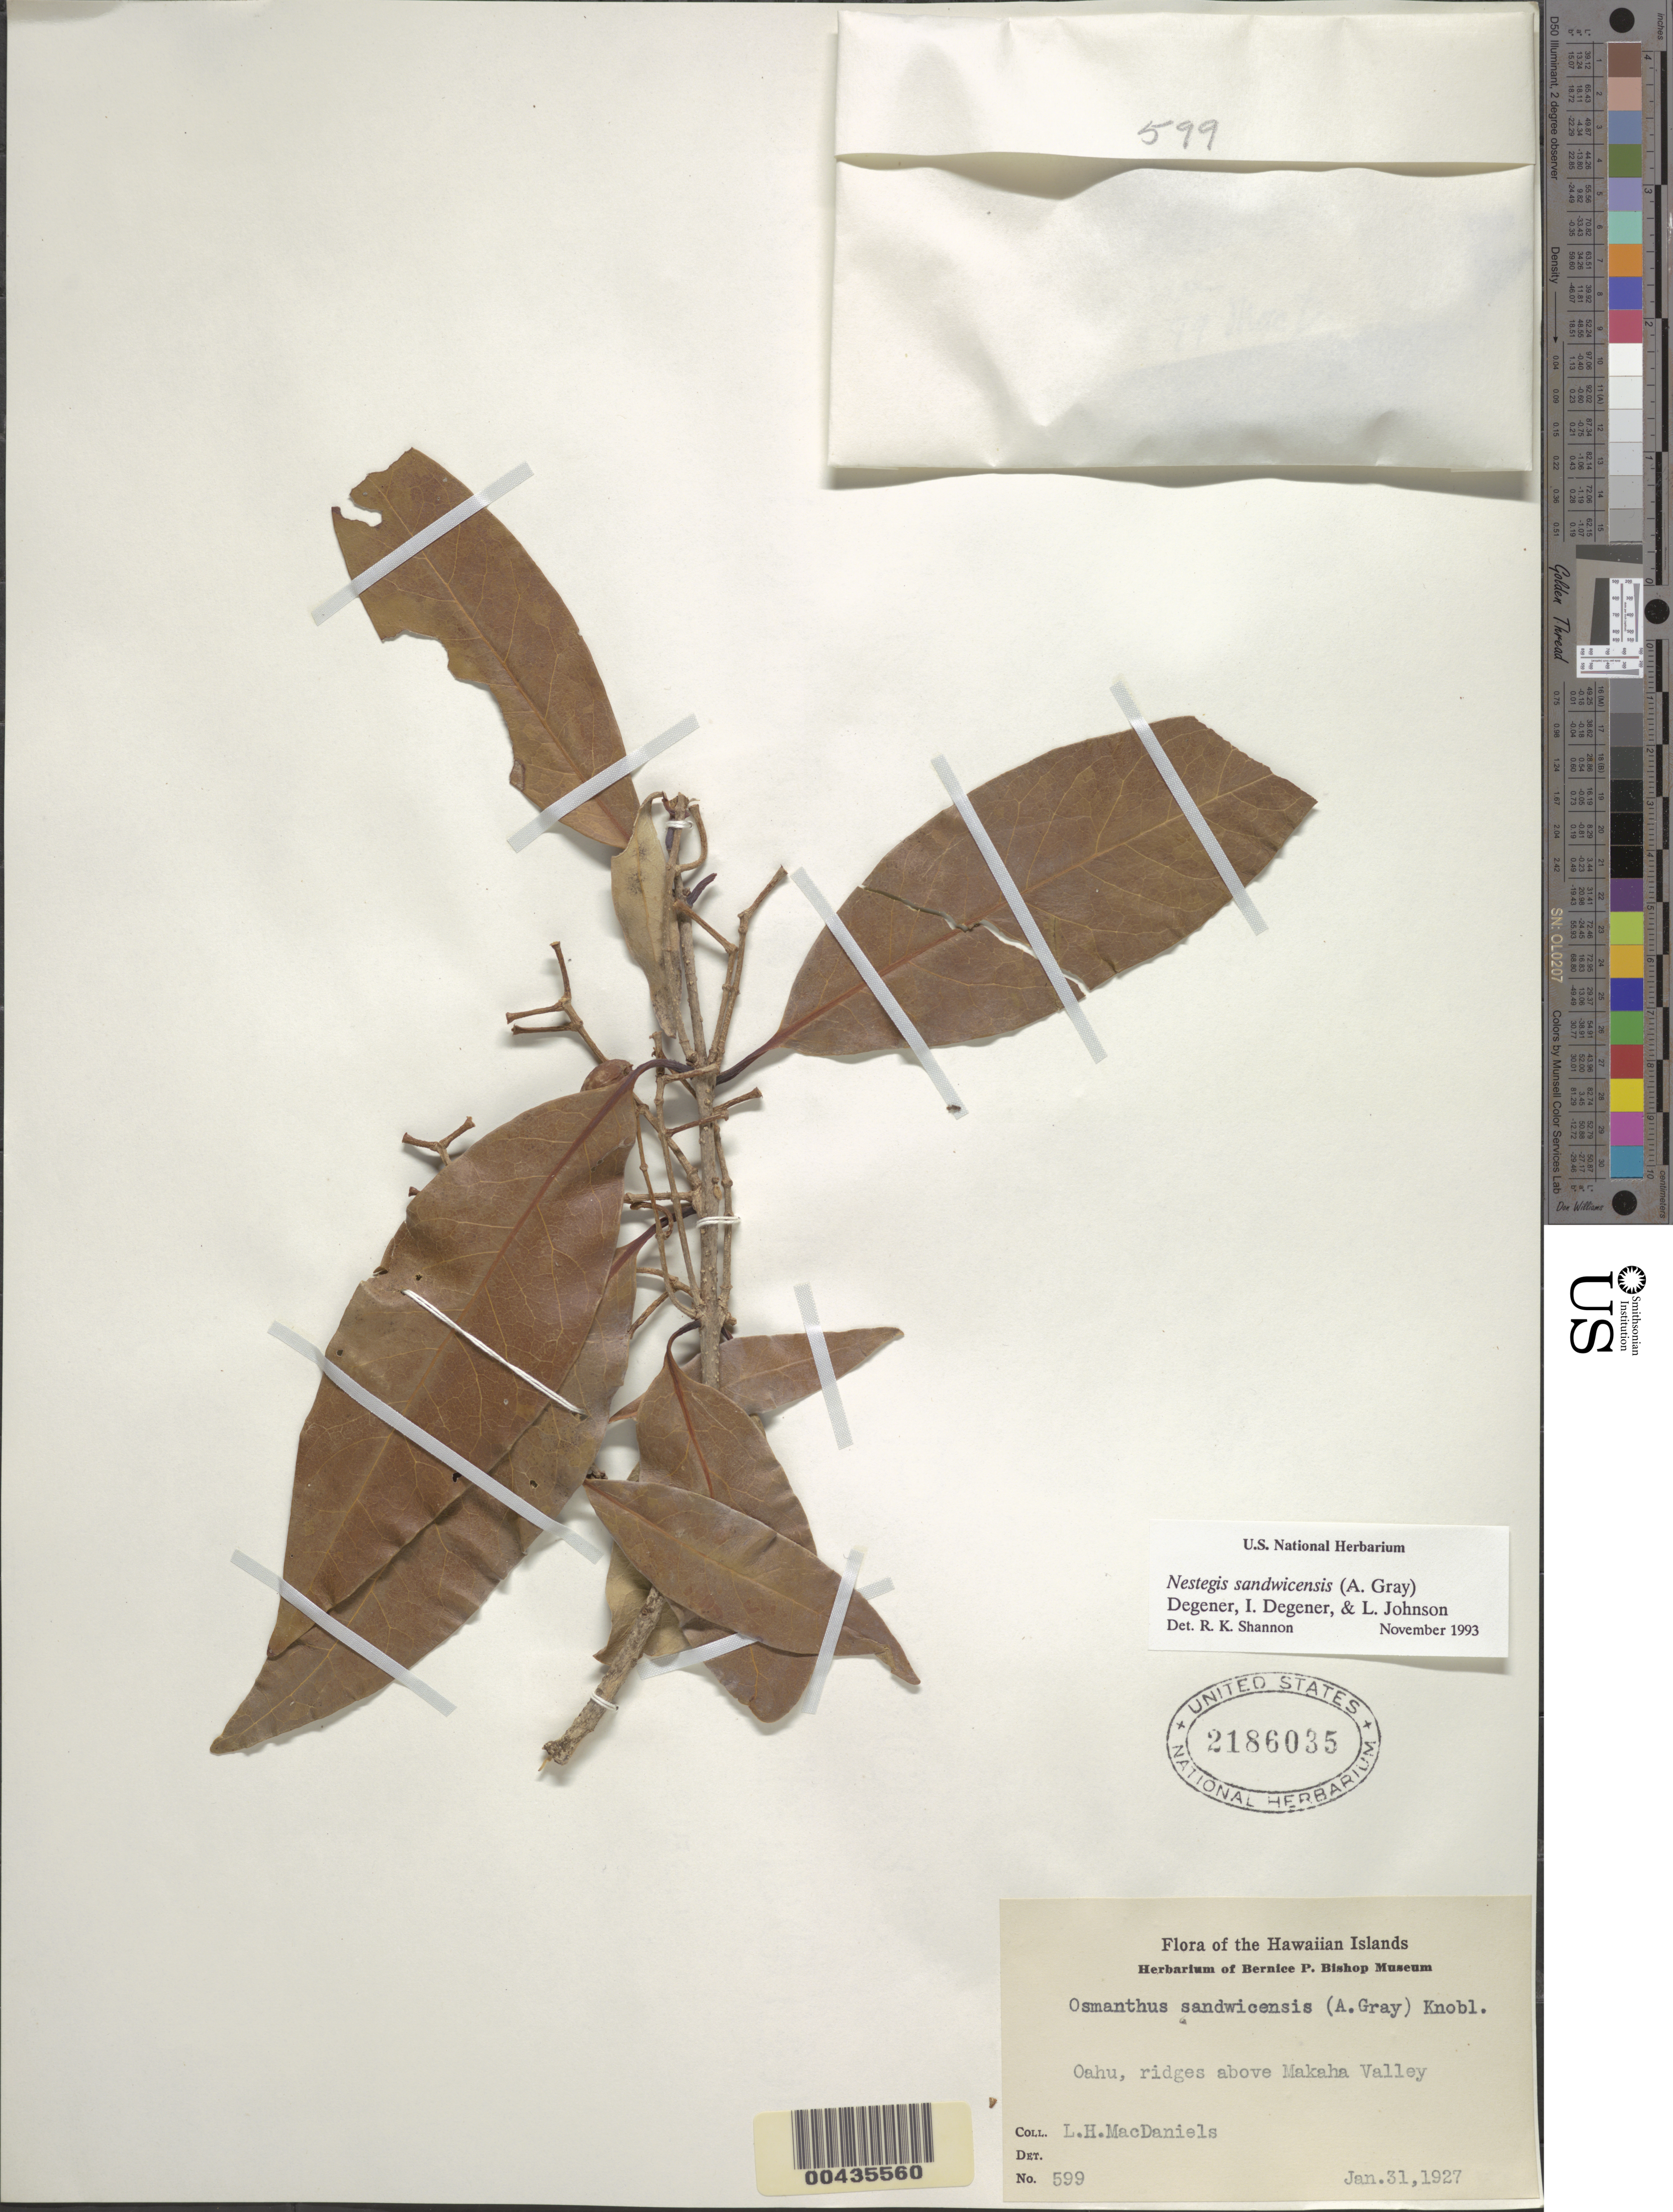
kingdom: Plantae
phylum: Tracheophyta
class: Magnoliopsida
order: Lamiales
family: Oleaceae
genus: Notelaea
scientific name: Notelaea sandwicensis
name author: (A. Gray) Hong-Wa & Besnard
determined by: Wagner, W. L., (BOT), Smithsonian Institution - National Museum of Natural History (UNITED STATES)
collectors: L. MacDaniels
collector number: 599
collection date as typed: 31 Jan 1927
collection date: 1927-01-31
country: United States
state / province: Hawaii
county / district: Honolulu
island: Oahu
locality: Ridges above Makaha Valley, Oahu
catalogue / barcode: US 2186035